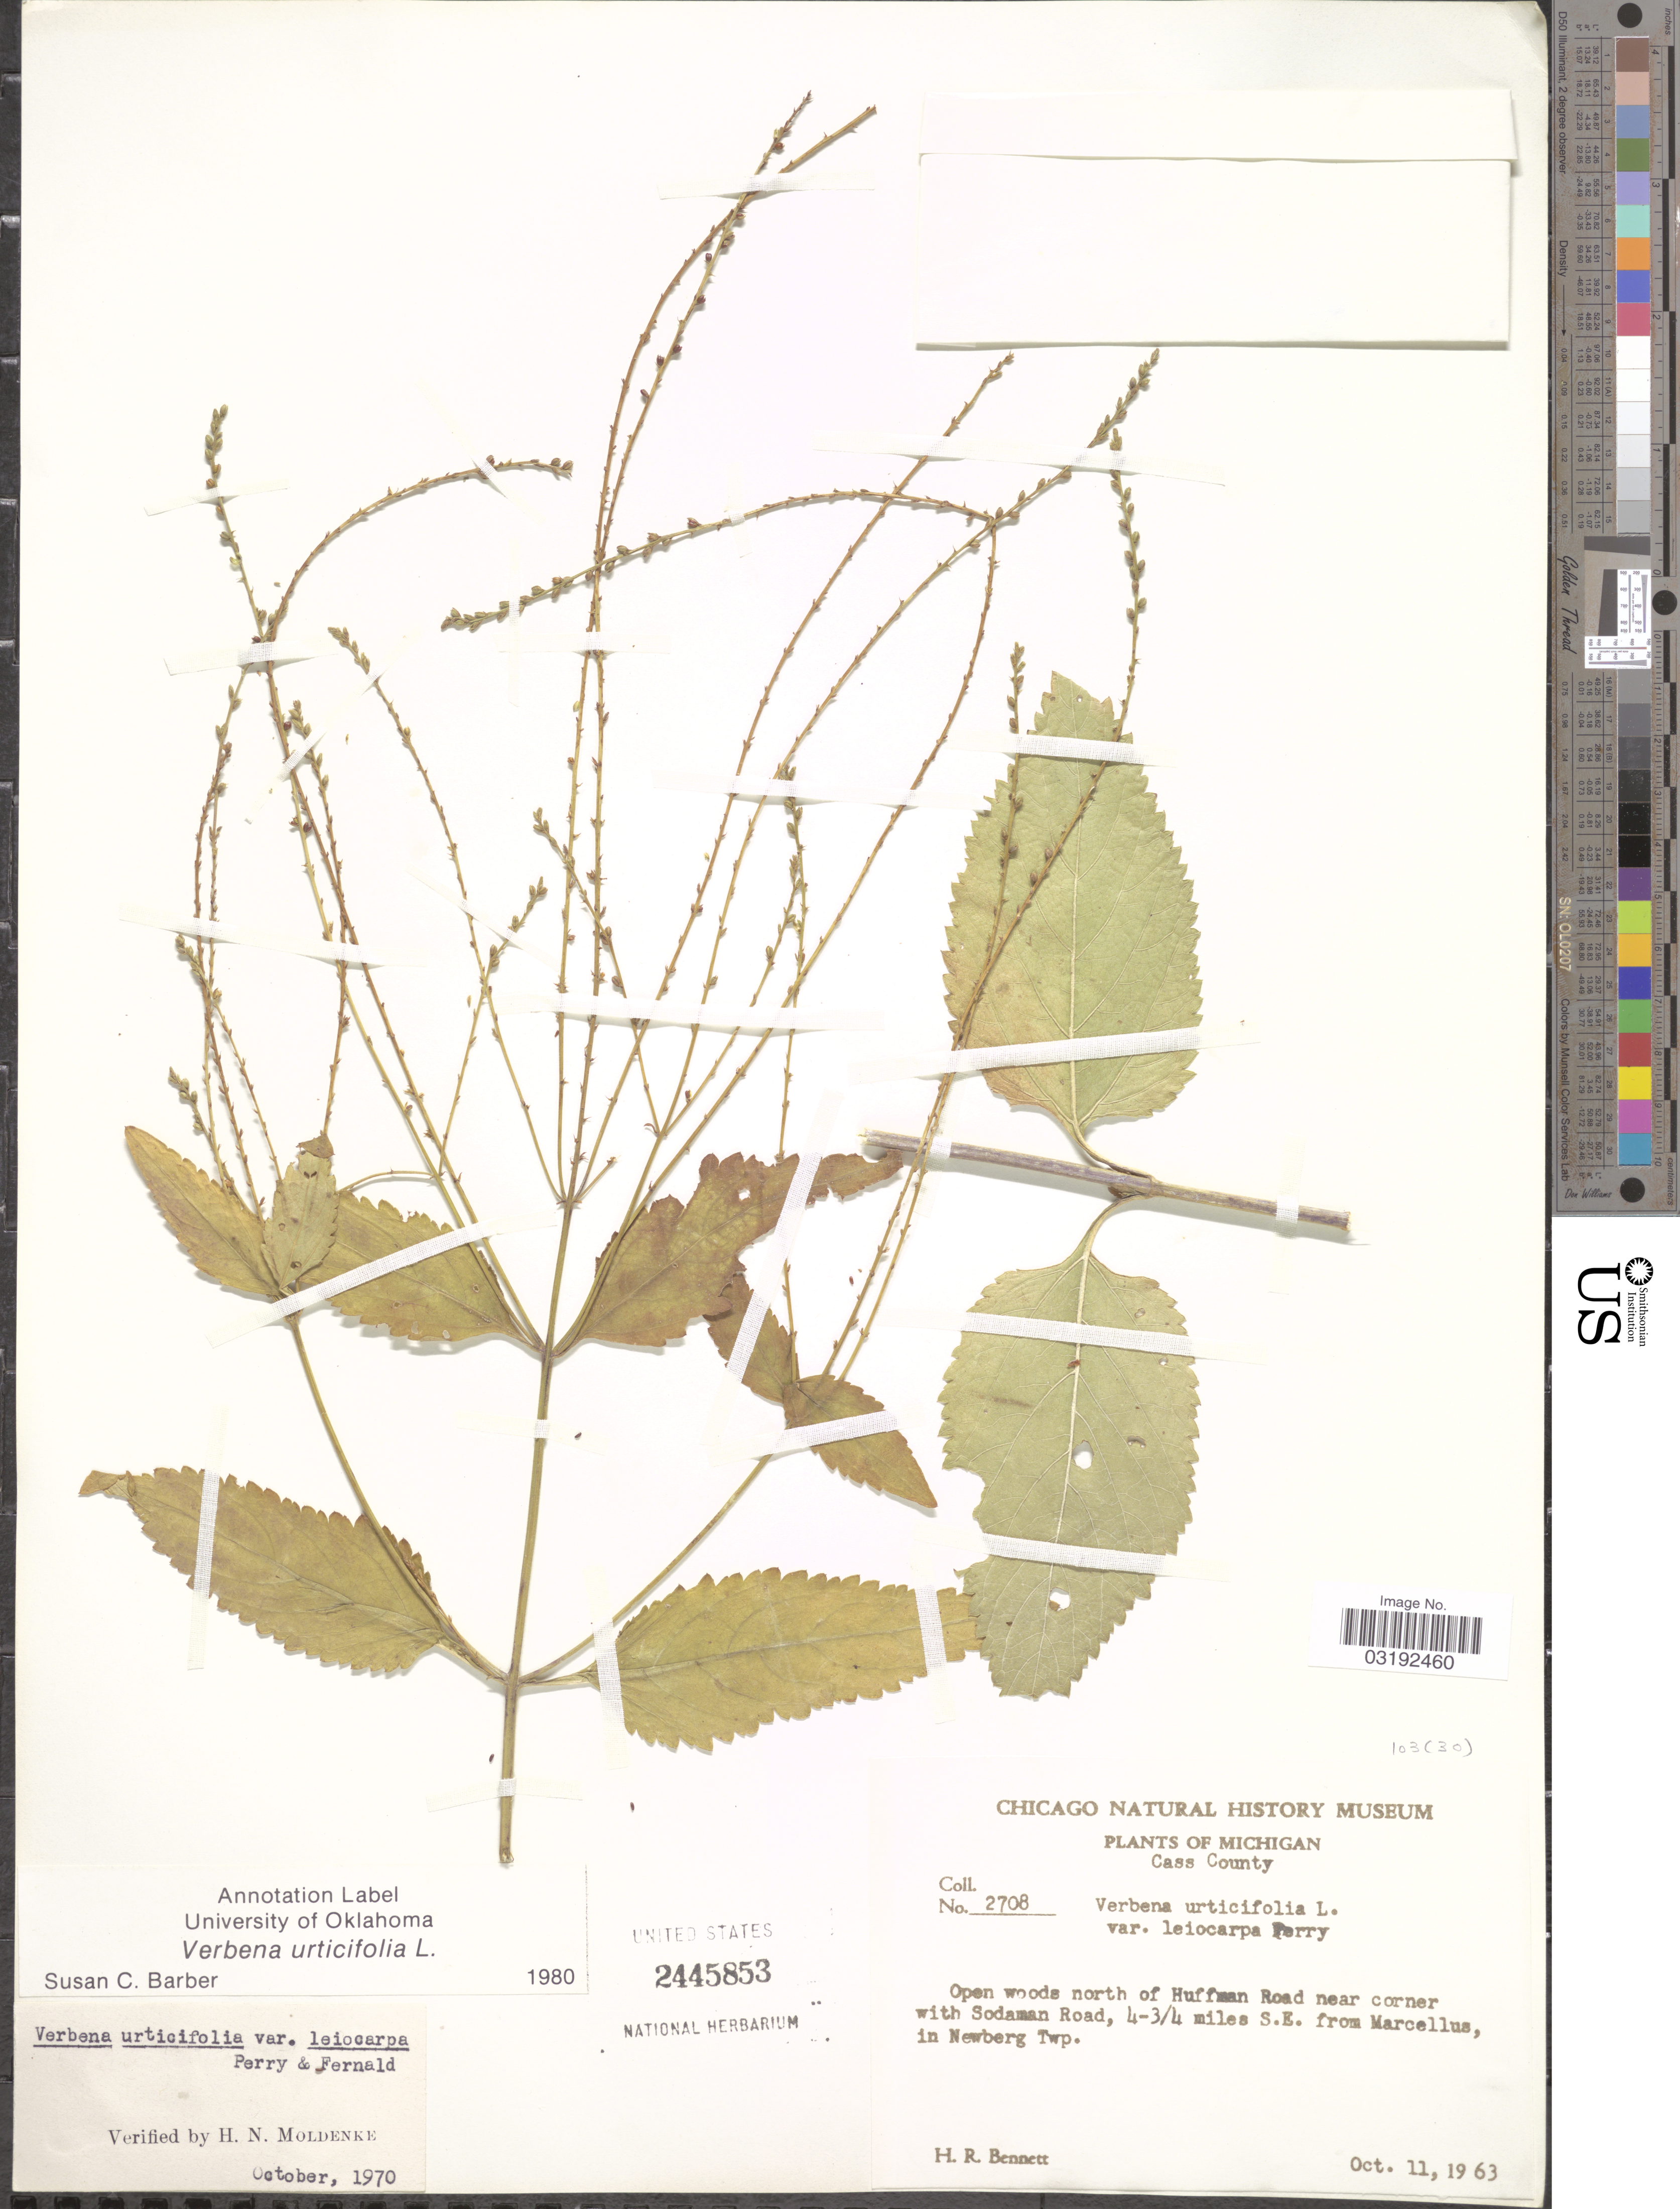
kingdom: Plantae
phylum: Tracheophyta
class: Magnoliopsida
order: Lamiales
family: Verbenaceae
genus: Verbena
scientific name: Verbena urticifolia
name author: L.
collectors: H. R. Bennett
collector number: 2708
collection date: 1963-10-11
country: United States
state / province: Michigan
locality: Cass County, Open woods north of Huffman Road near corner with Sodaman Road, 4-¾ miles S.E. from Marcellus, in Newberg Twp.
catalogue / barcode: US 2445853